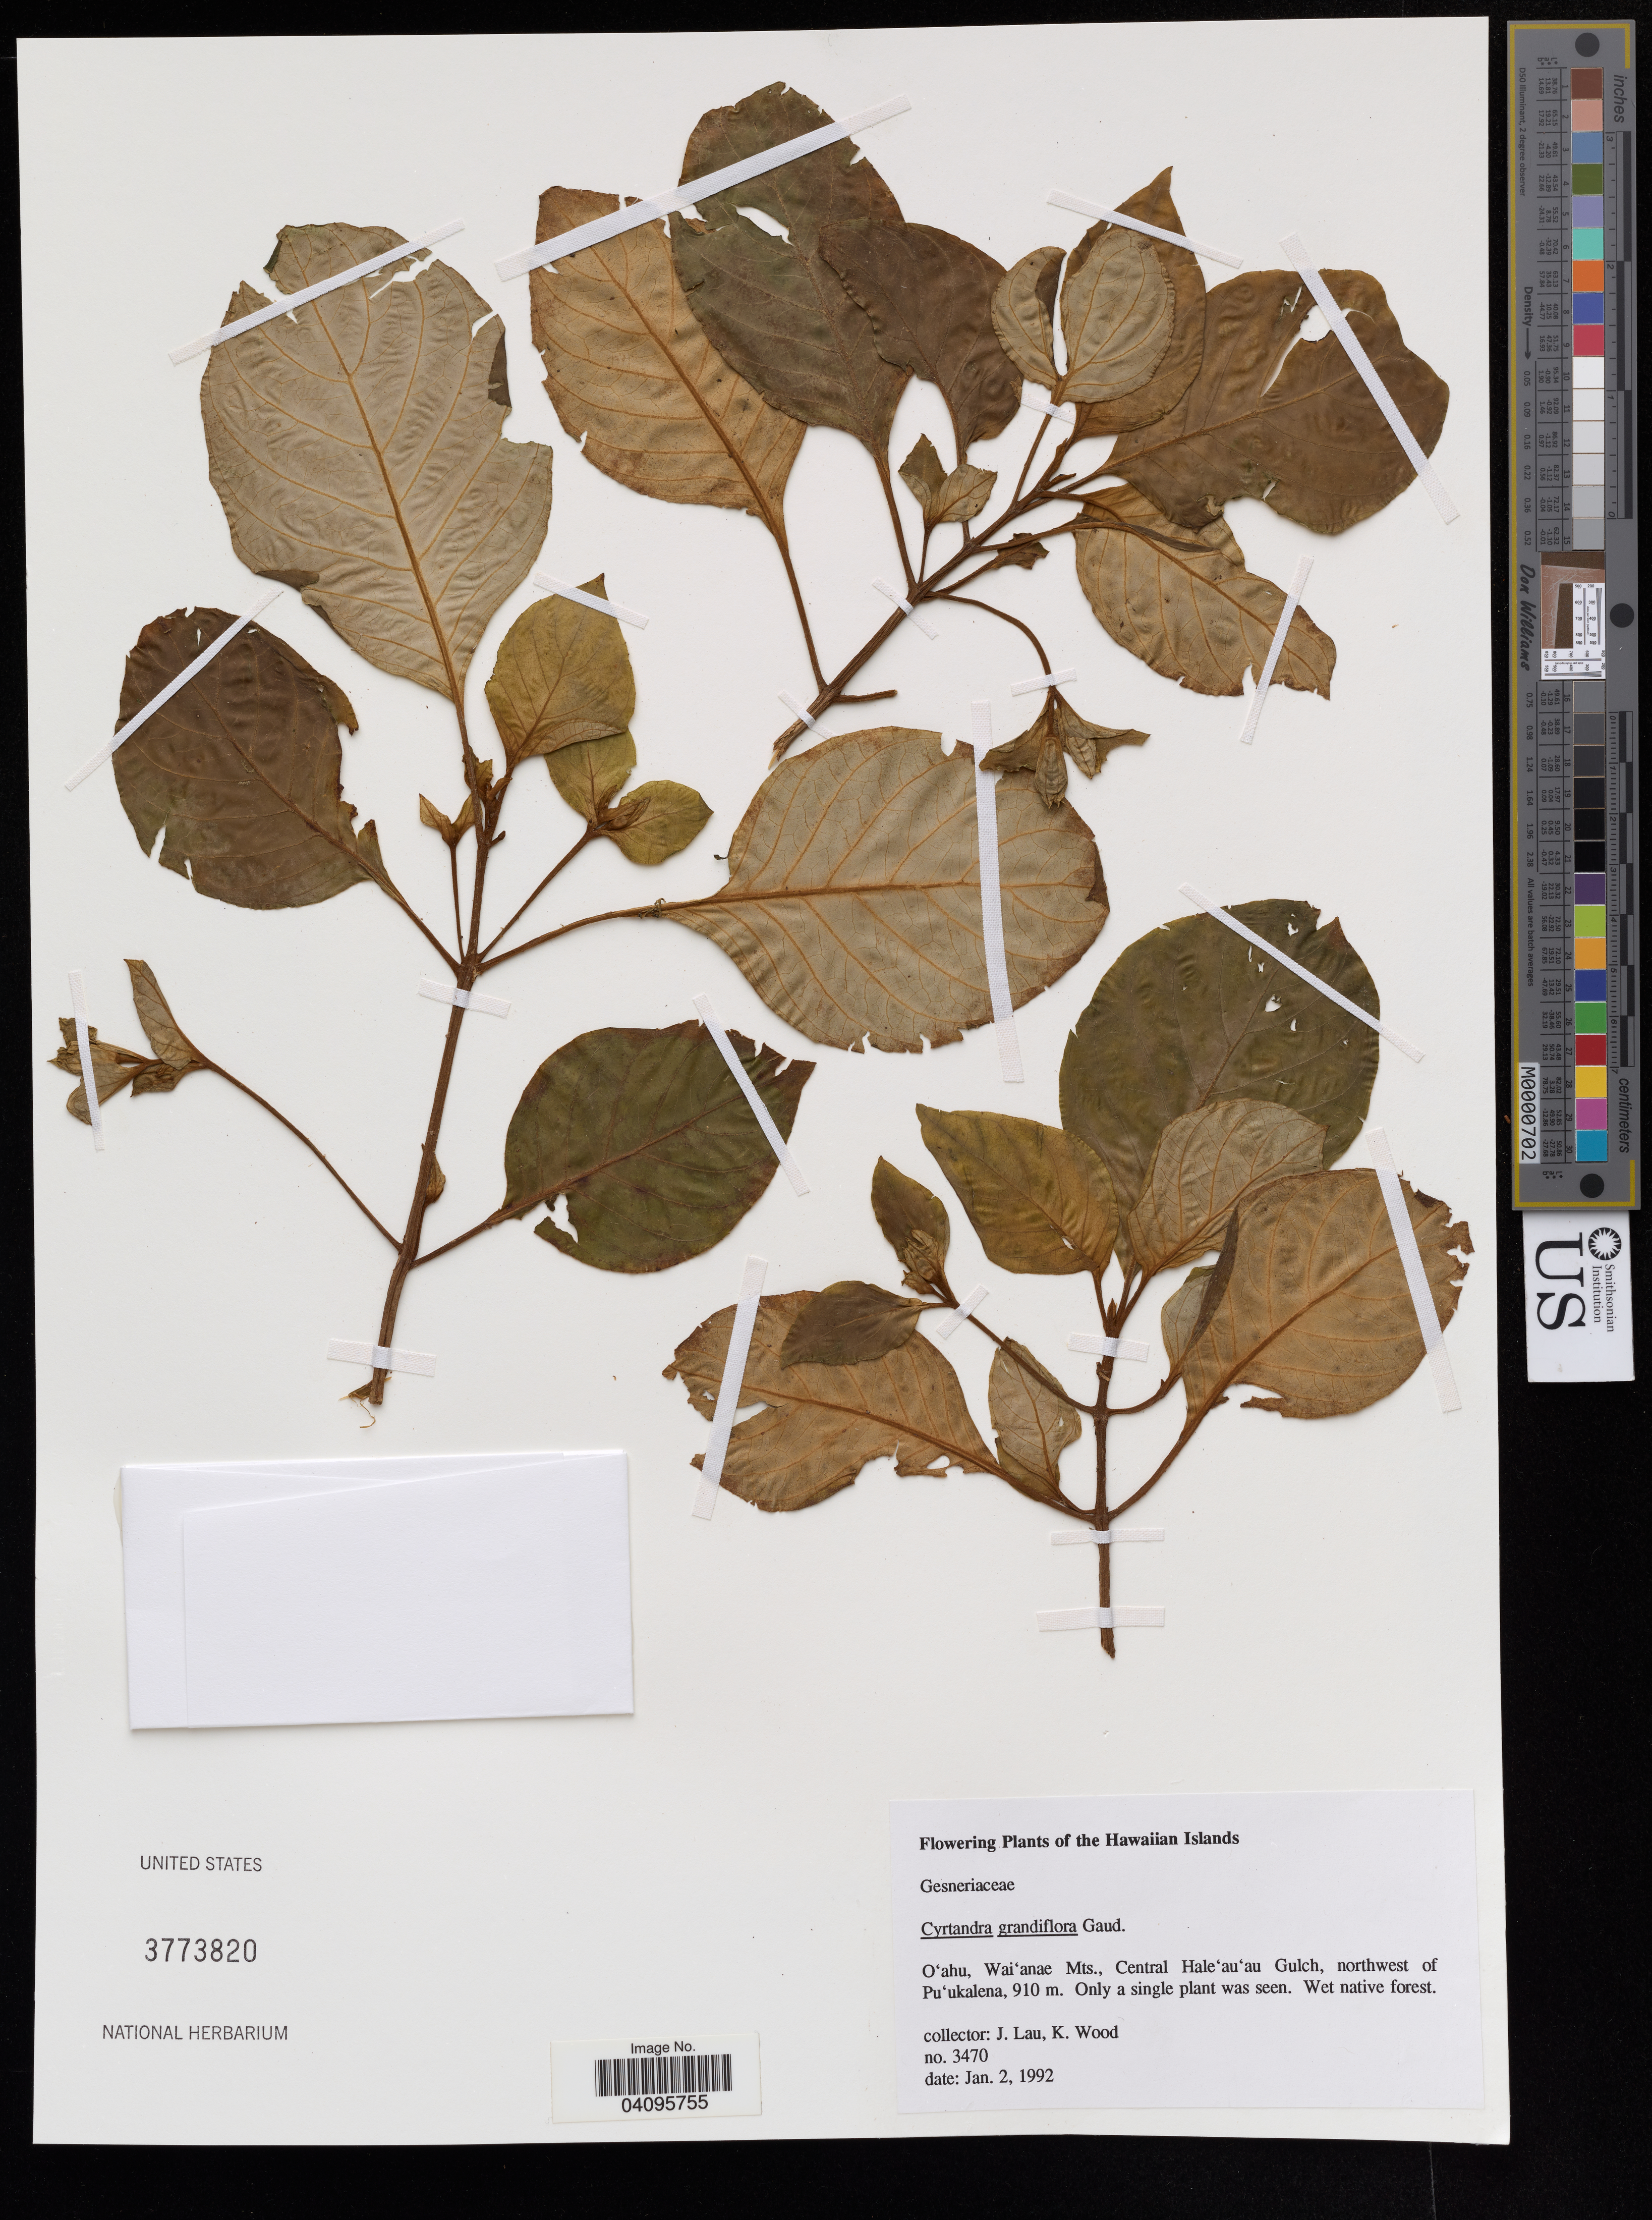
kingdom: Plantae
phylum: Tracheophyta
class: Magnoliopsida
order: Lamiales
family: Gesneriaceae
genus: Cyrtandra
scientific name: Cyrtandra grandiflora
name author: Gaudich.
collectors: J. Lau & R. Wood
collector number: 3470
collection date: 1992-01-02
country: United States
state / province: Hawaii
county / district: Honolulu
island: Oahu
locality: Wai'anae Mts., Central Hale'au'au Gulch, northwest of Pu'ukalena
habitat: Wet native forest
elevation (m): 910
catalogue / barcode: US 3773820